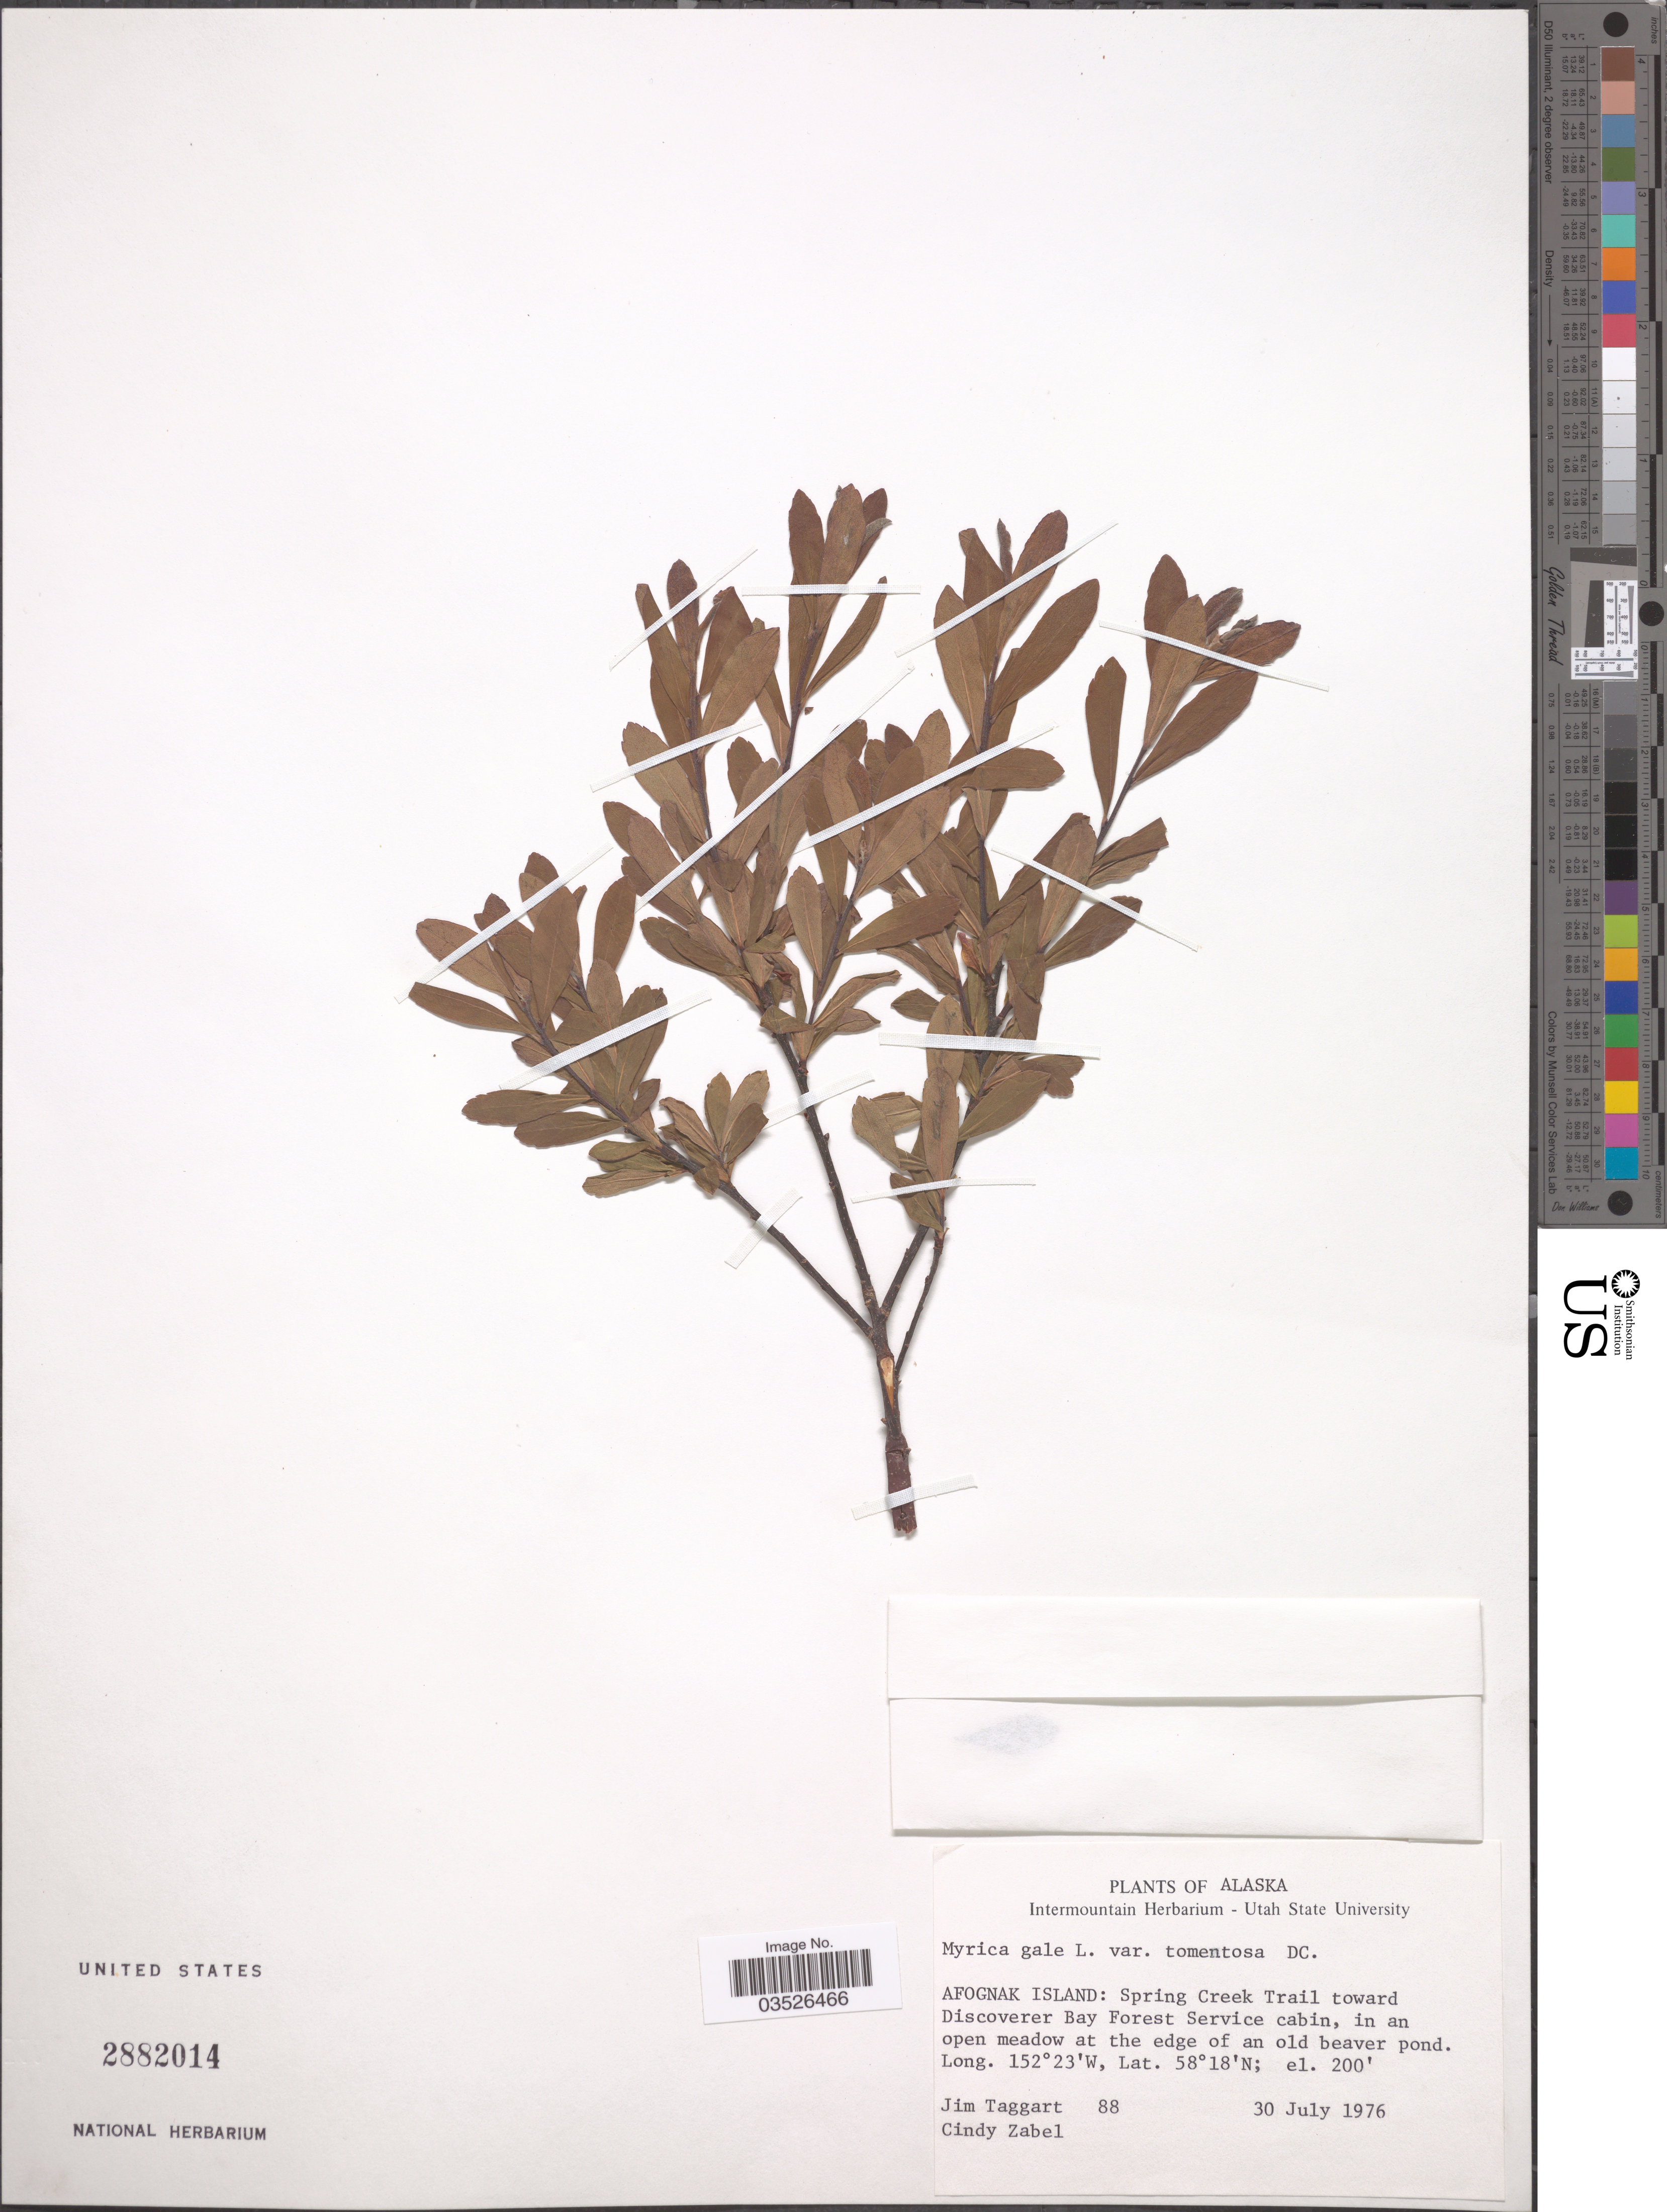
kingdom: Plantae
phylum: Tracheophyta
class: Magnoliopsida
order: Fagales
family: Myricaceae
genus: Myrica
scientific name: Myrica gale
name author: L.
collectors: J. Taggart & C. Zabel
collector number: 88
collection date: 1976-07-30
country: United States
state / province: Alaska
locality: Afognak Island: Spring Creek Trail toward Discoverer Bay Forest Service cabin.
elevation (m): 61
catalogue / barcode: US 2882014